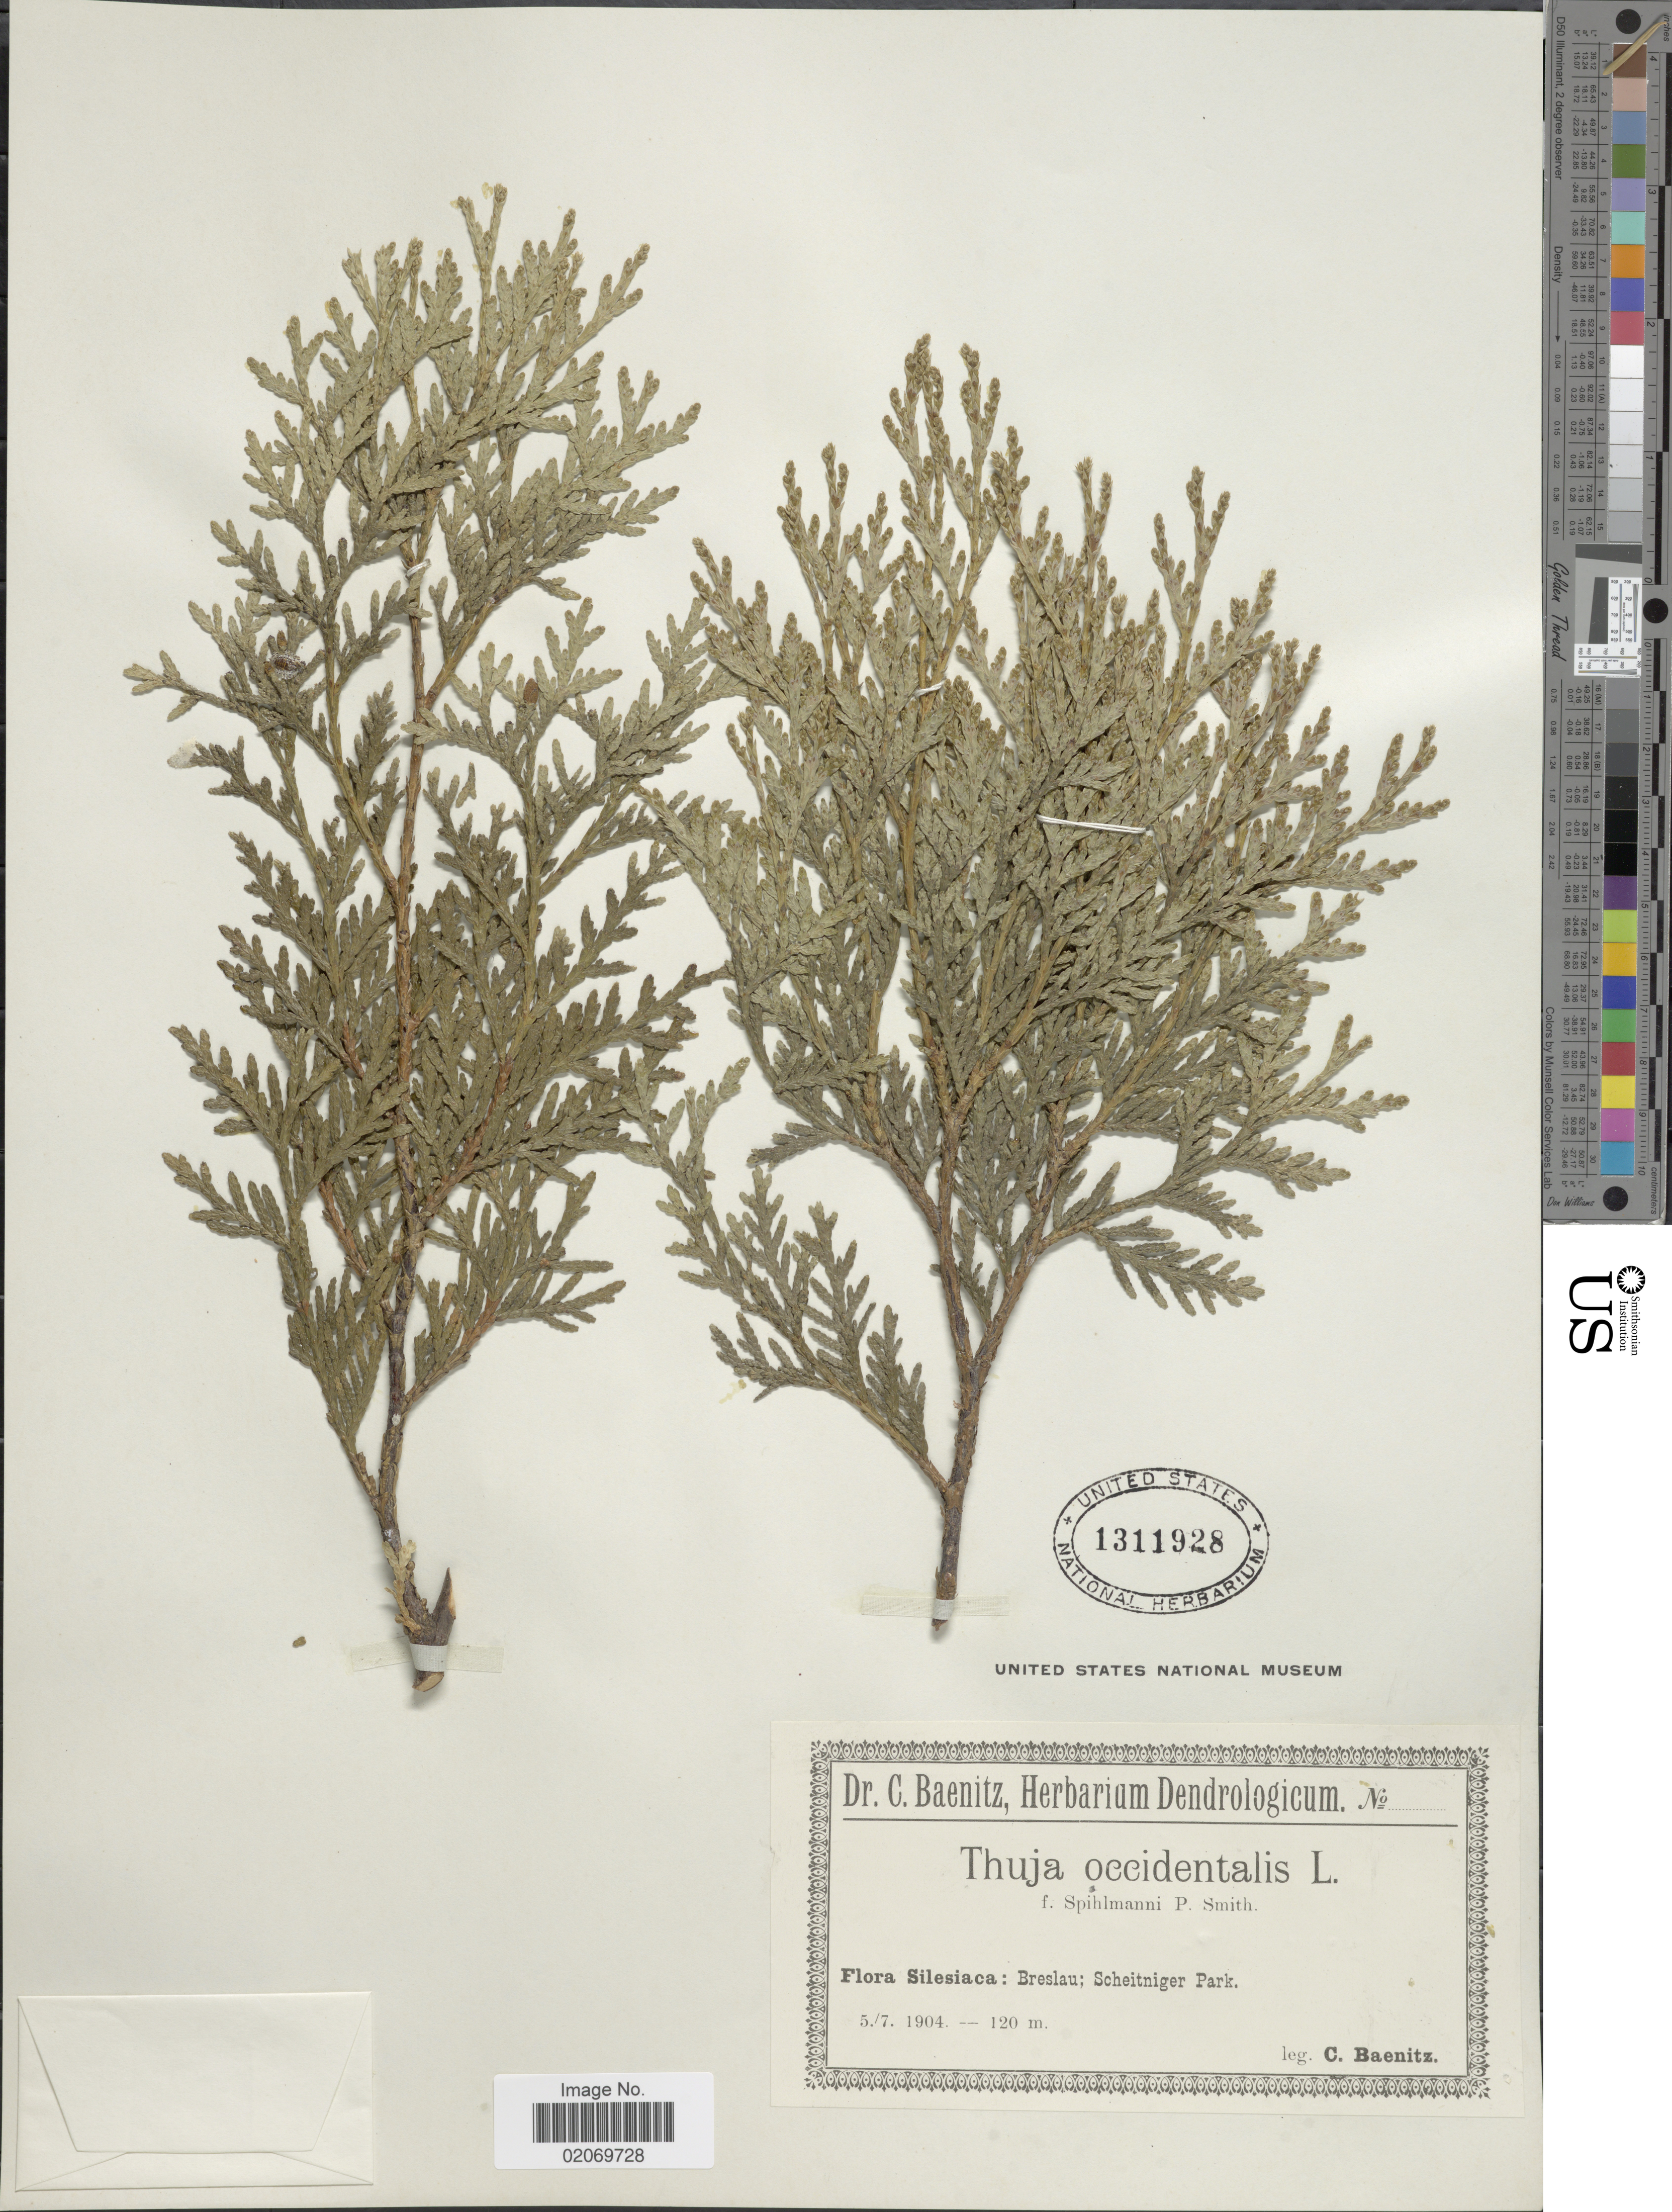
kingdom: Plantae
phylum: Tracheophyta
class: Pinopsida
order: Pinales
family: Cupressaceae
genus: Thuja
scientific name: Thuja occidentalis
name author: L.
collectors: C. G. Baenitz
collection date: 1904-07-05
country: Poland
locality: Silesiaca: Breslau; Scheitniger Park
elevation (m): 120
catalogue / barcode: US 1311928